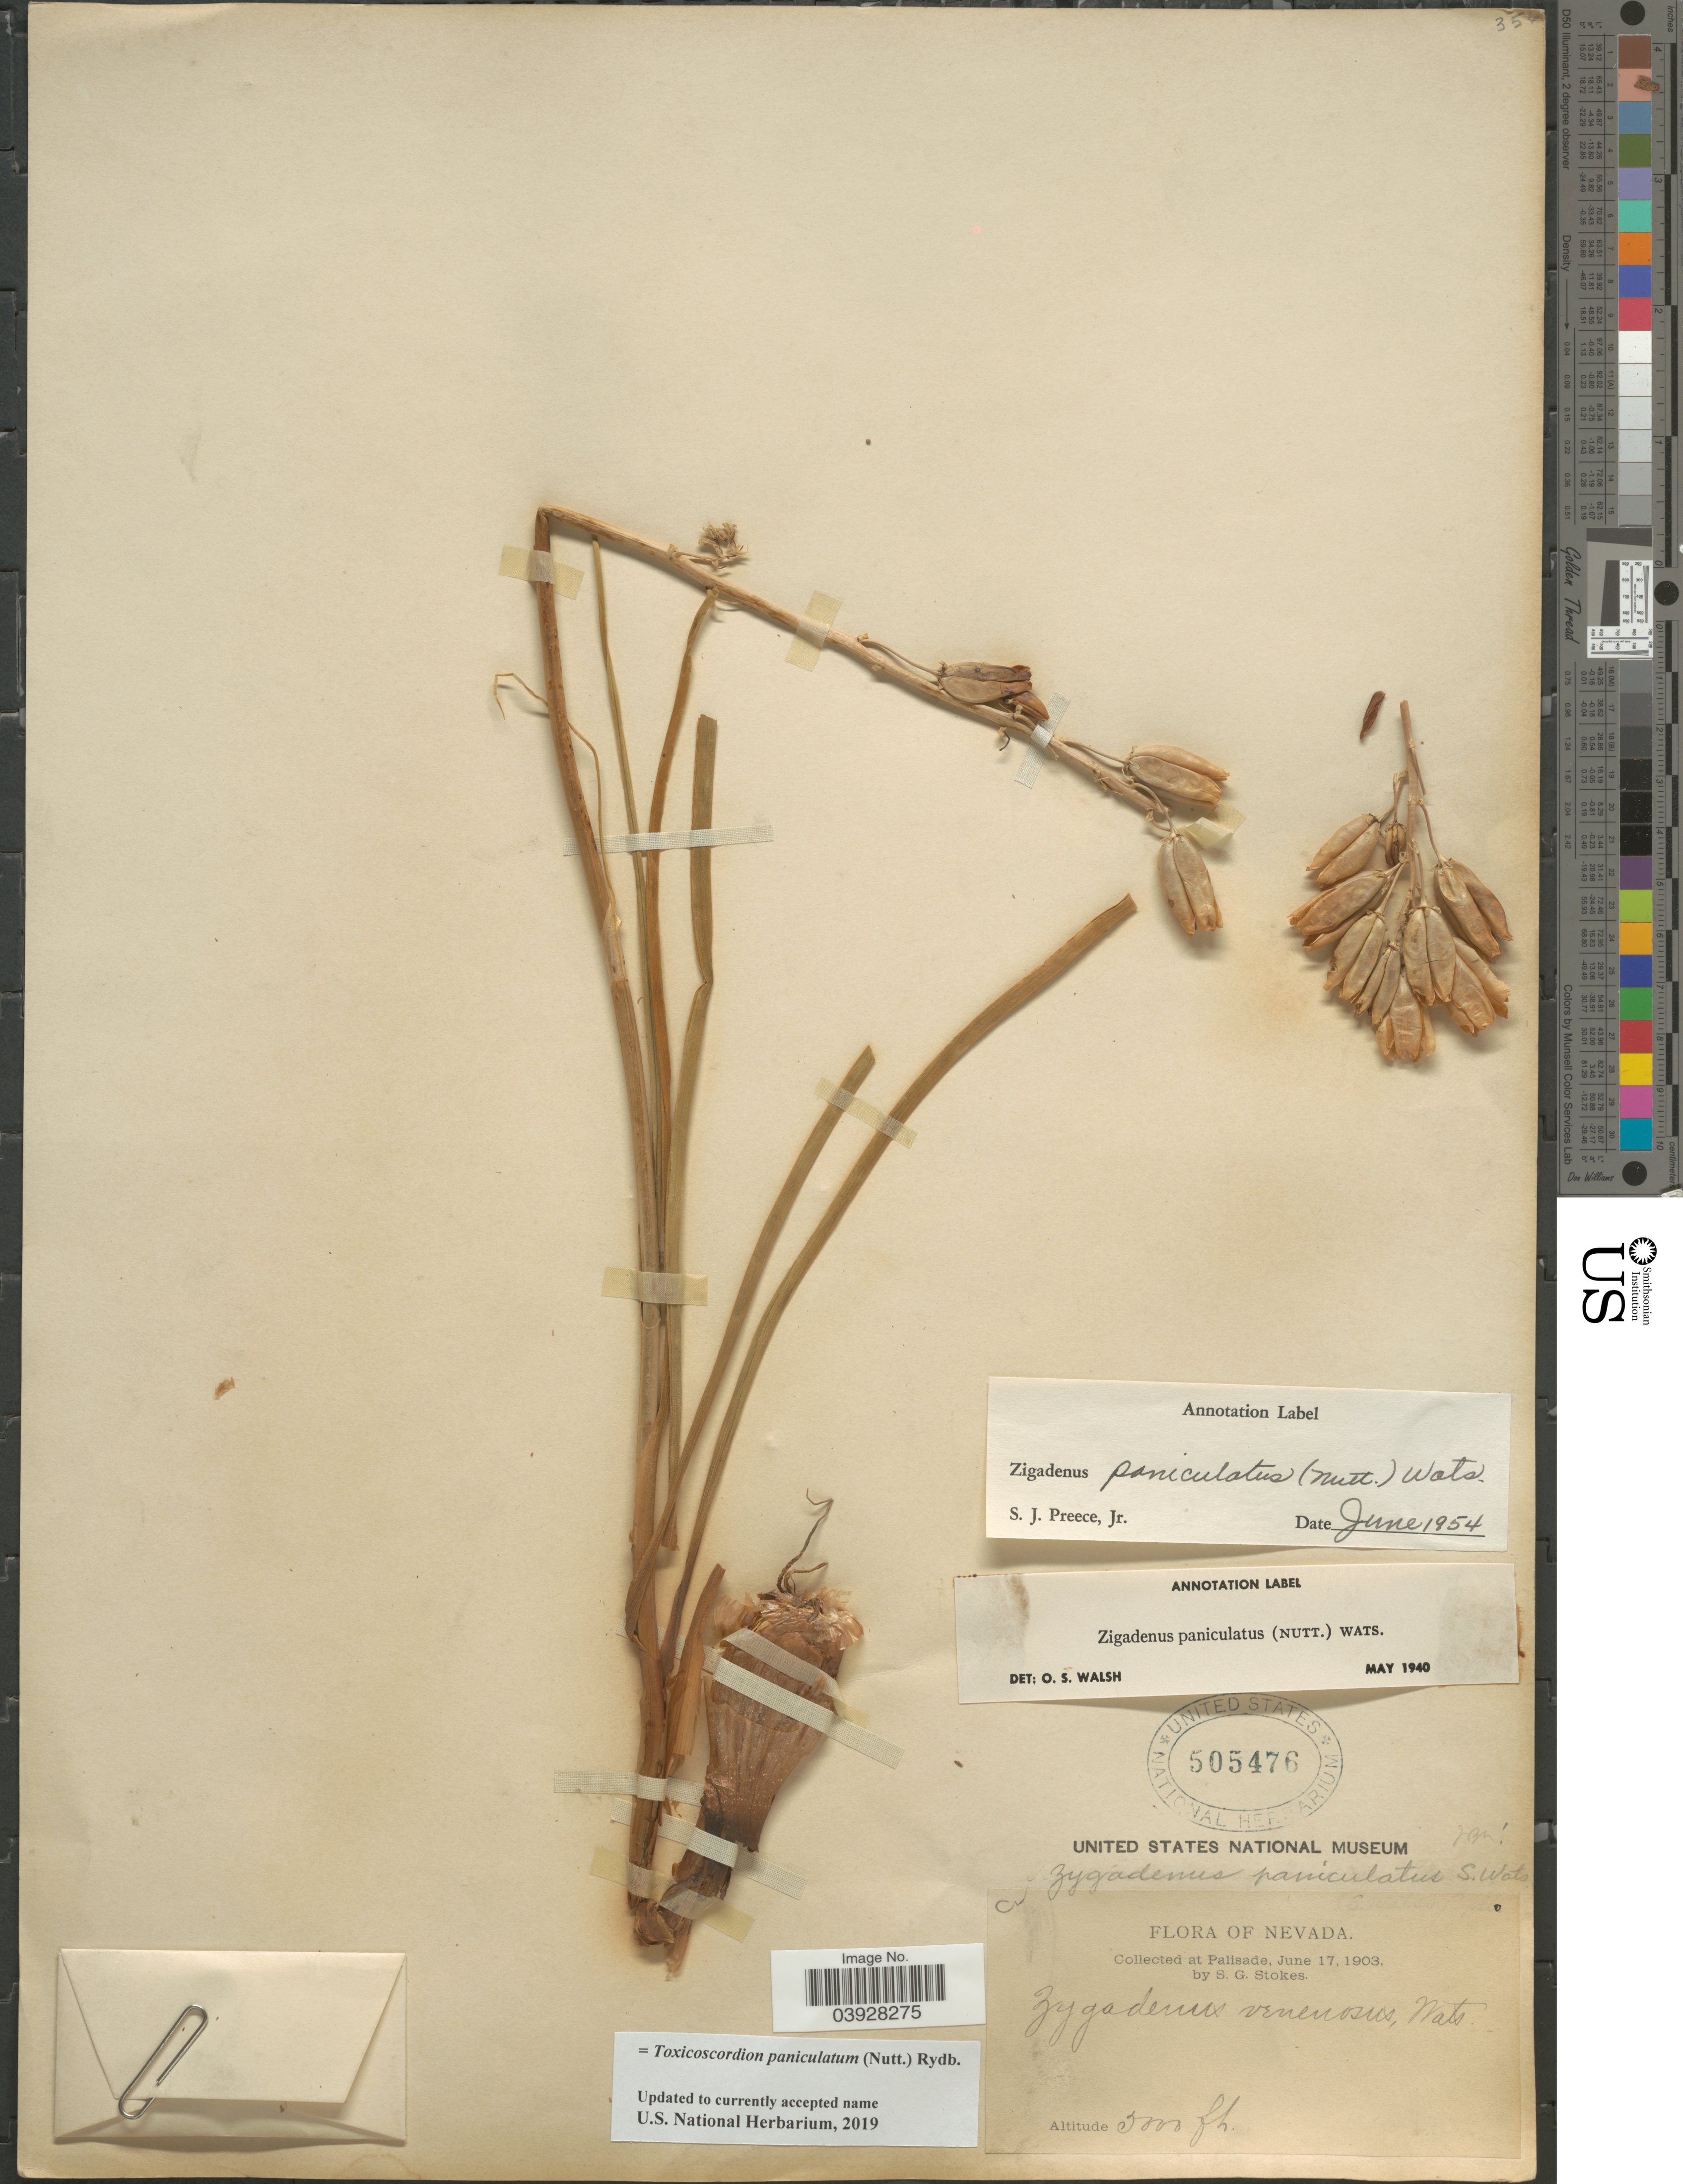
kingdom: Plantae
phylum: Tracheophyta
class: Liliopsida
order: Liliales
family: Melanthiaceae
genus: Toxicoscordion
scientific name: Toxicoscordion paniculatum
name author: (Nutt.) Rydb.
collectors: S. G. Stokes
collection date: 1903-06-17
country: United States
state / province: Nevada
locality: Palisade.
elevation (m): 1524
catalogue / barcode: US 505476